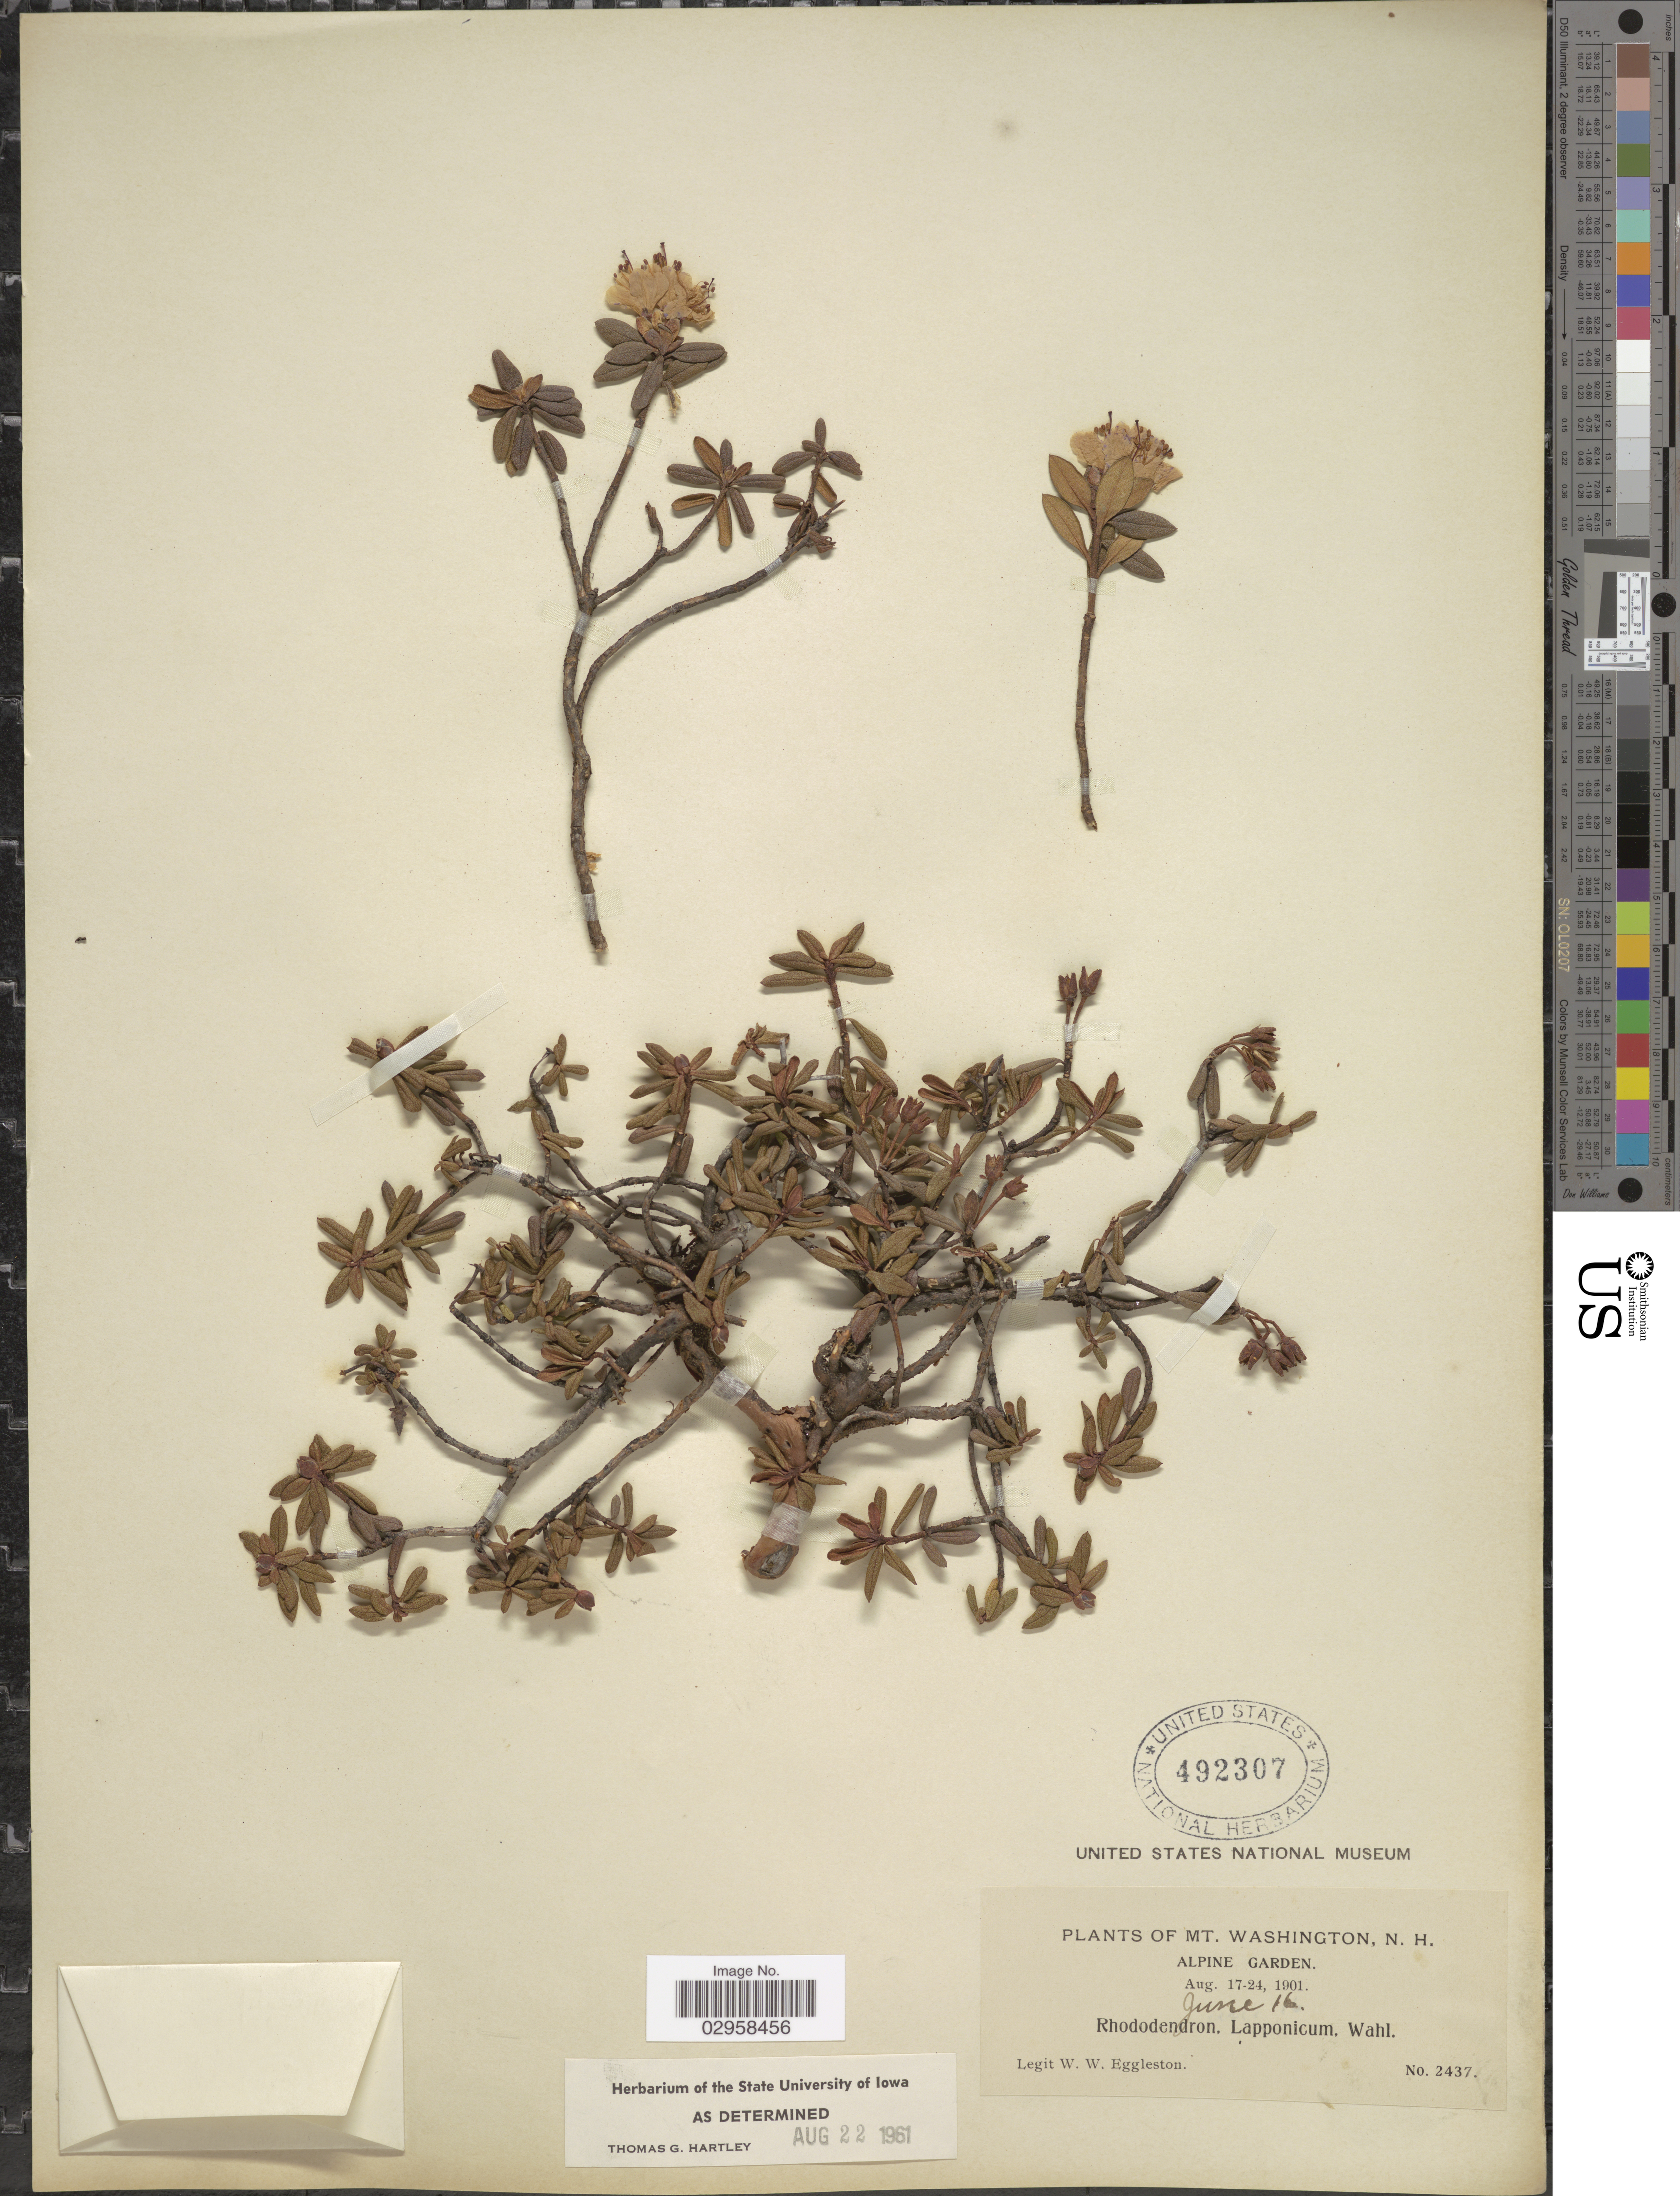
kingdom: Plantae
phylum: Tracheophyta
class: Magnoliopsida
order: Ericales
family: Ericaceae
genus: Rhododendron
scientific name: Rhododendron lapponicum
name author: (L.) Wahlenb.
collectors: W. W. Eggleston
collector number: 2437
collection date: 1901-06-16/1901-08-24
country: United States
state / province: New Hampshire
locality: Mt. Washington, N. H. Alpine Garden.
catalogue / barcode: US 492307